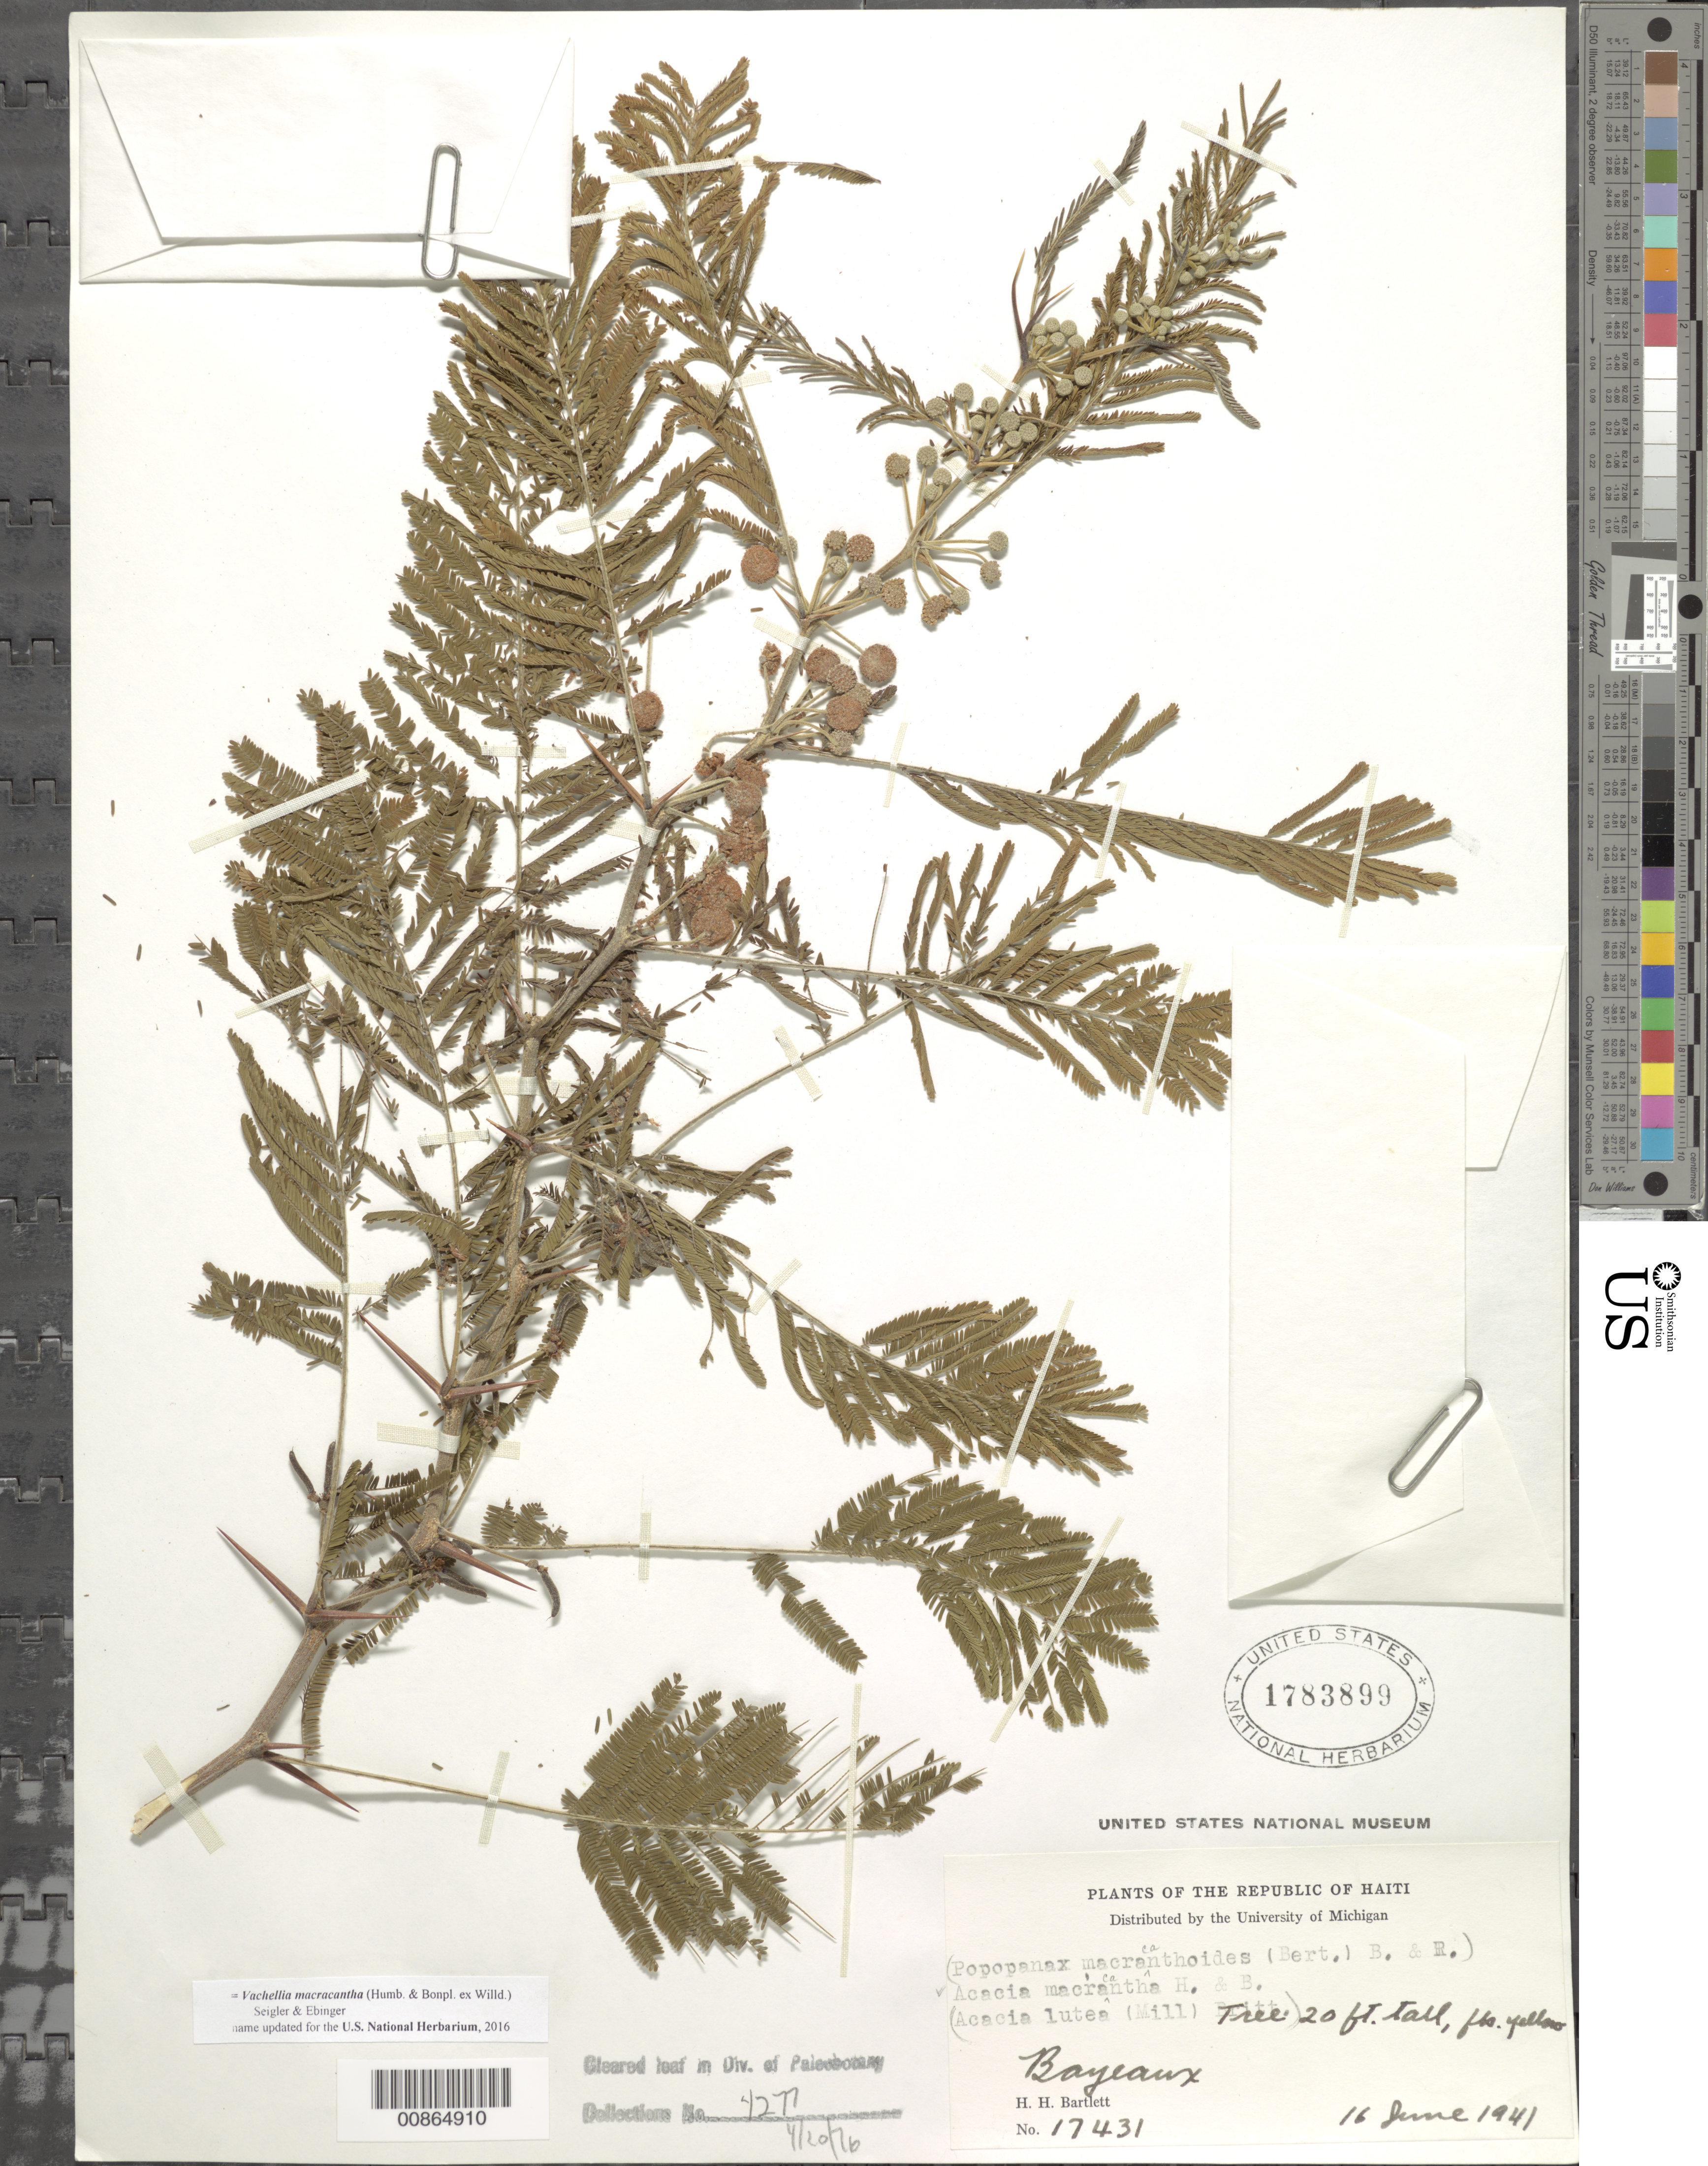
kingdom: Plantae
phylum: Tracheophyta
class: Magnoliopsida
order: Fabales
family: Fabaceae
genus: Vachellia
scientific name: Vachellia macracantha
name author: (Humb. & Bonpl. ex Willd.) Seigler & Ebinger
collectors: H. H. Bartlett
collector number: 17431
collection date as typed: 16 Jun 1941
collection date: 1941-06-16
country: Haiti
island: Hispaniola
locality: Bayeaux.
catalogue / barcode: US 1783899